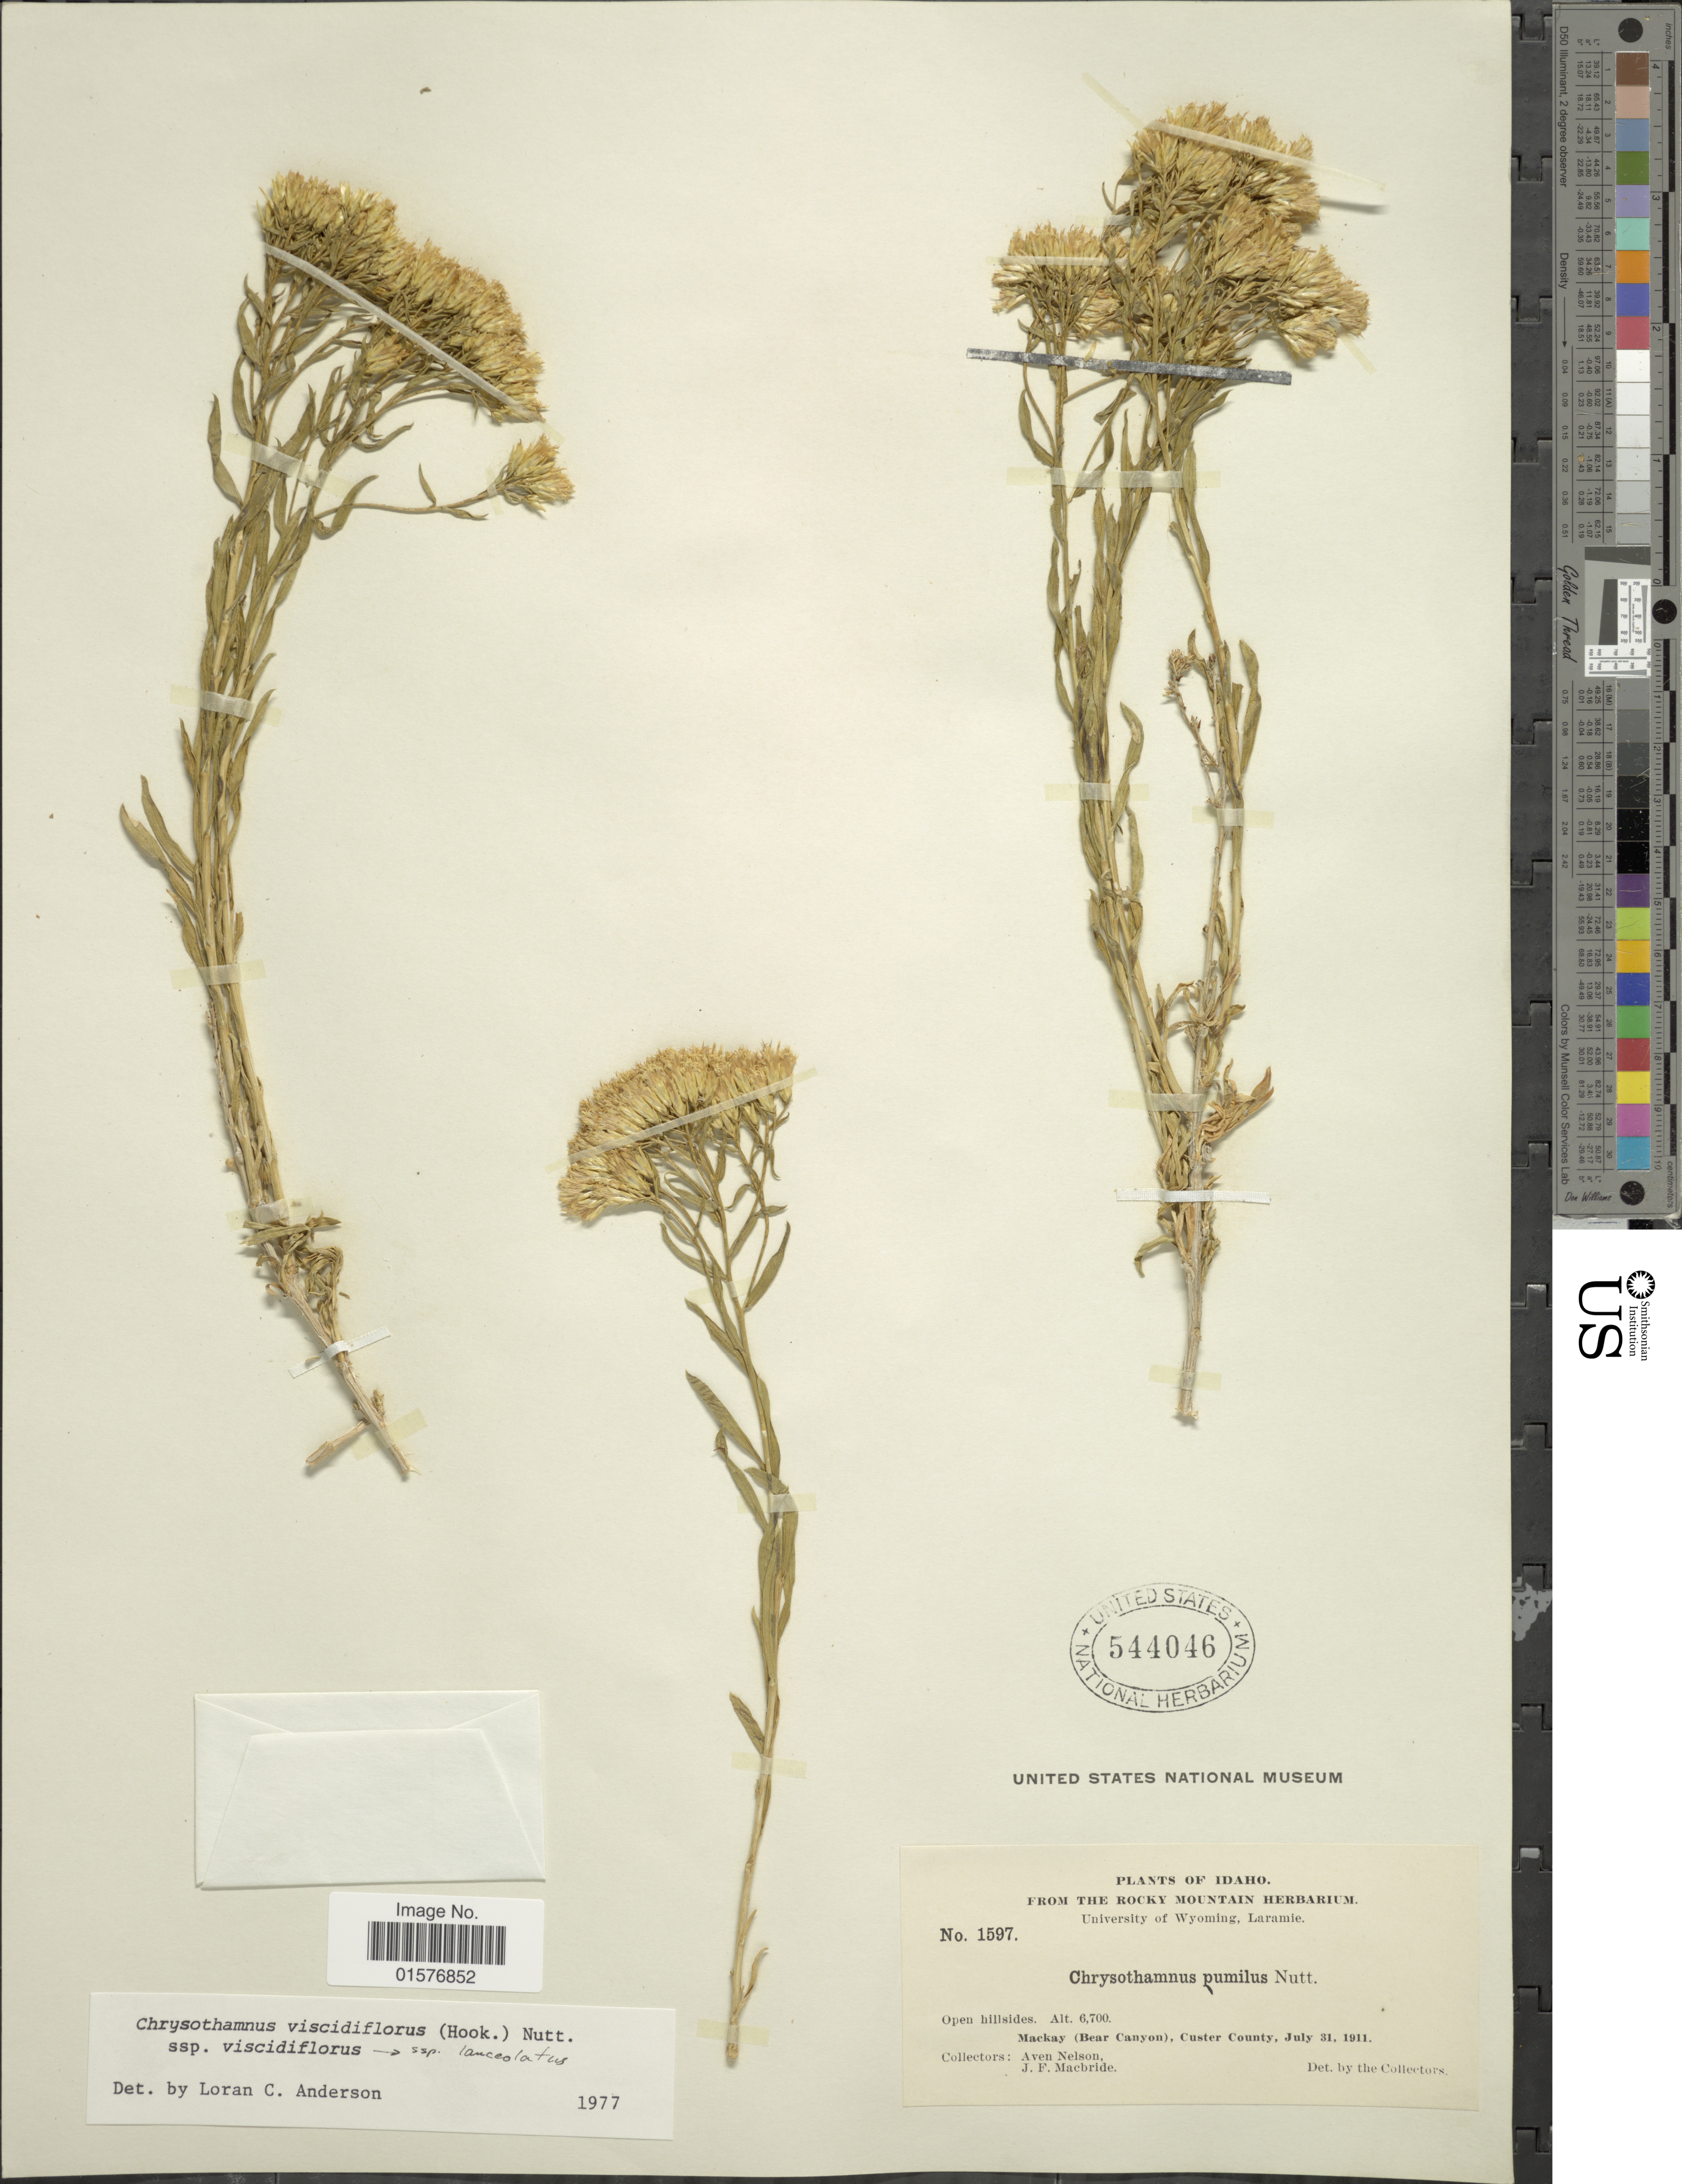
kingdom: Plantae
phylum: Tracheophyta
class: Magnoliopsida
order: Asterales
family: Asteraceae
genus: Chrysothamnus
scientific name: Chrysothamnus viscidiflorus subsp. viscidiflorus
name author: (Hook.) Nutt.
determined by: Urbatsch, Lowell E., Curator (LSU), Louisiana State University (UNITED STATES)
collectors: A. Nelson & J. F. Macbride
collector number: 1597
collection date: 1911-07-31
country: United States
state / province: Idaho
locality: Open hillside, Mackey (Bear Canyon), Custer County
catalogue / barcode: US 544046